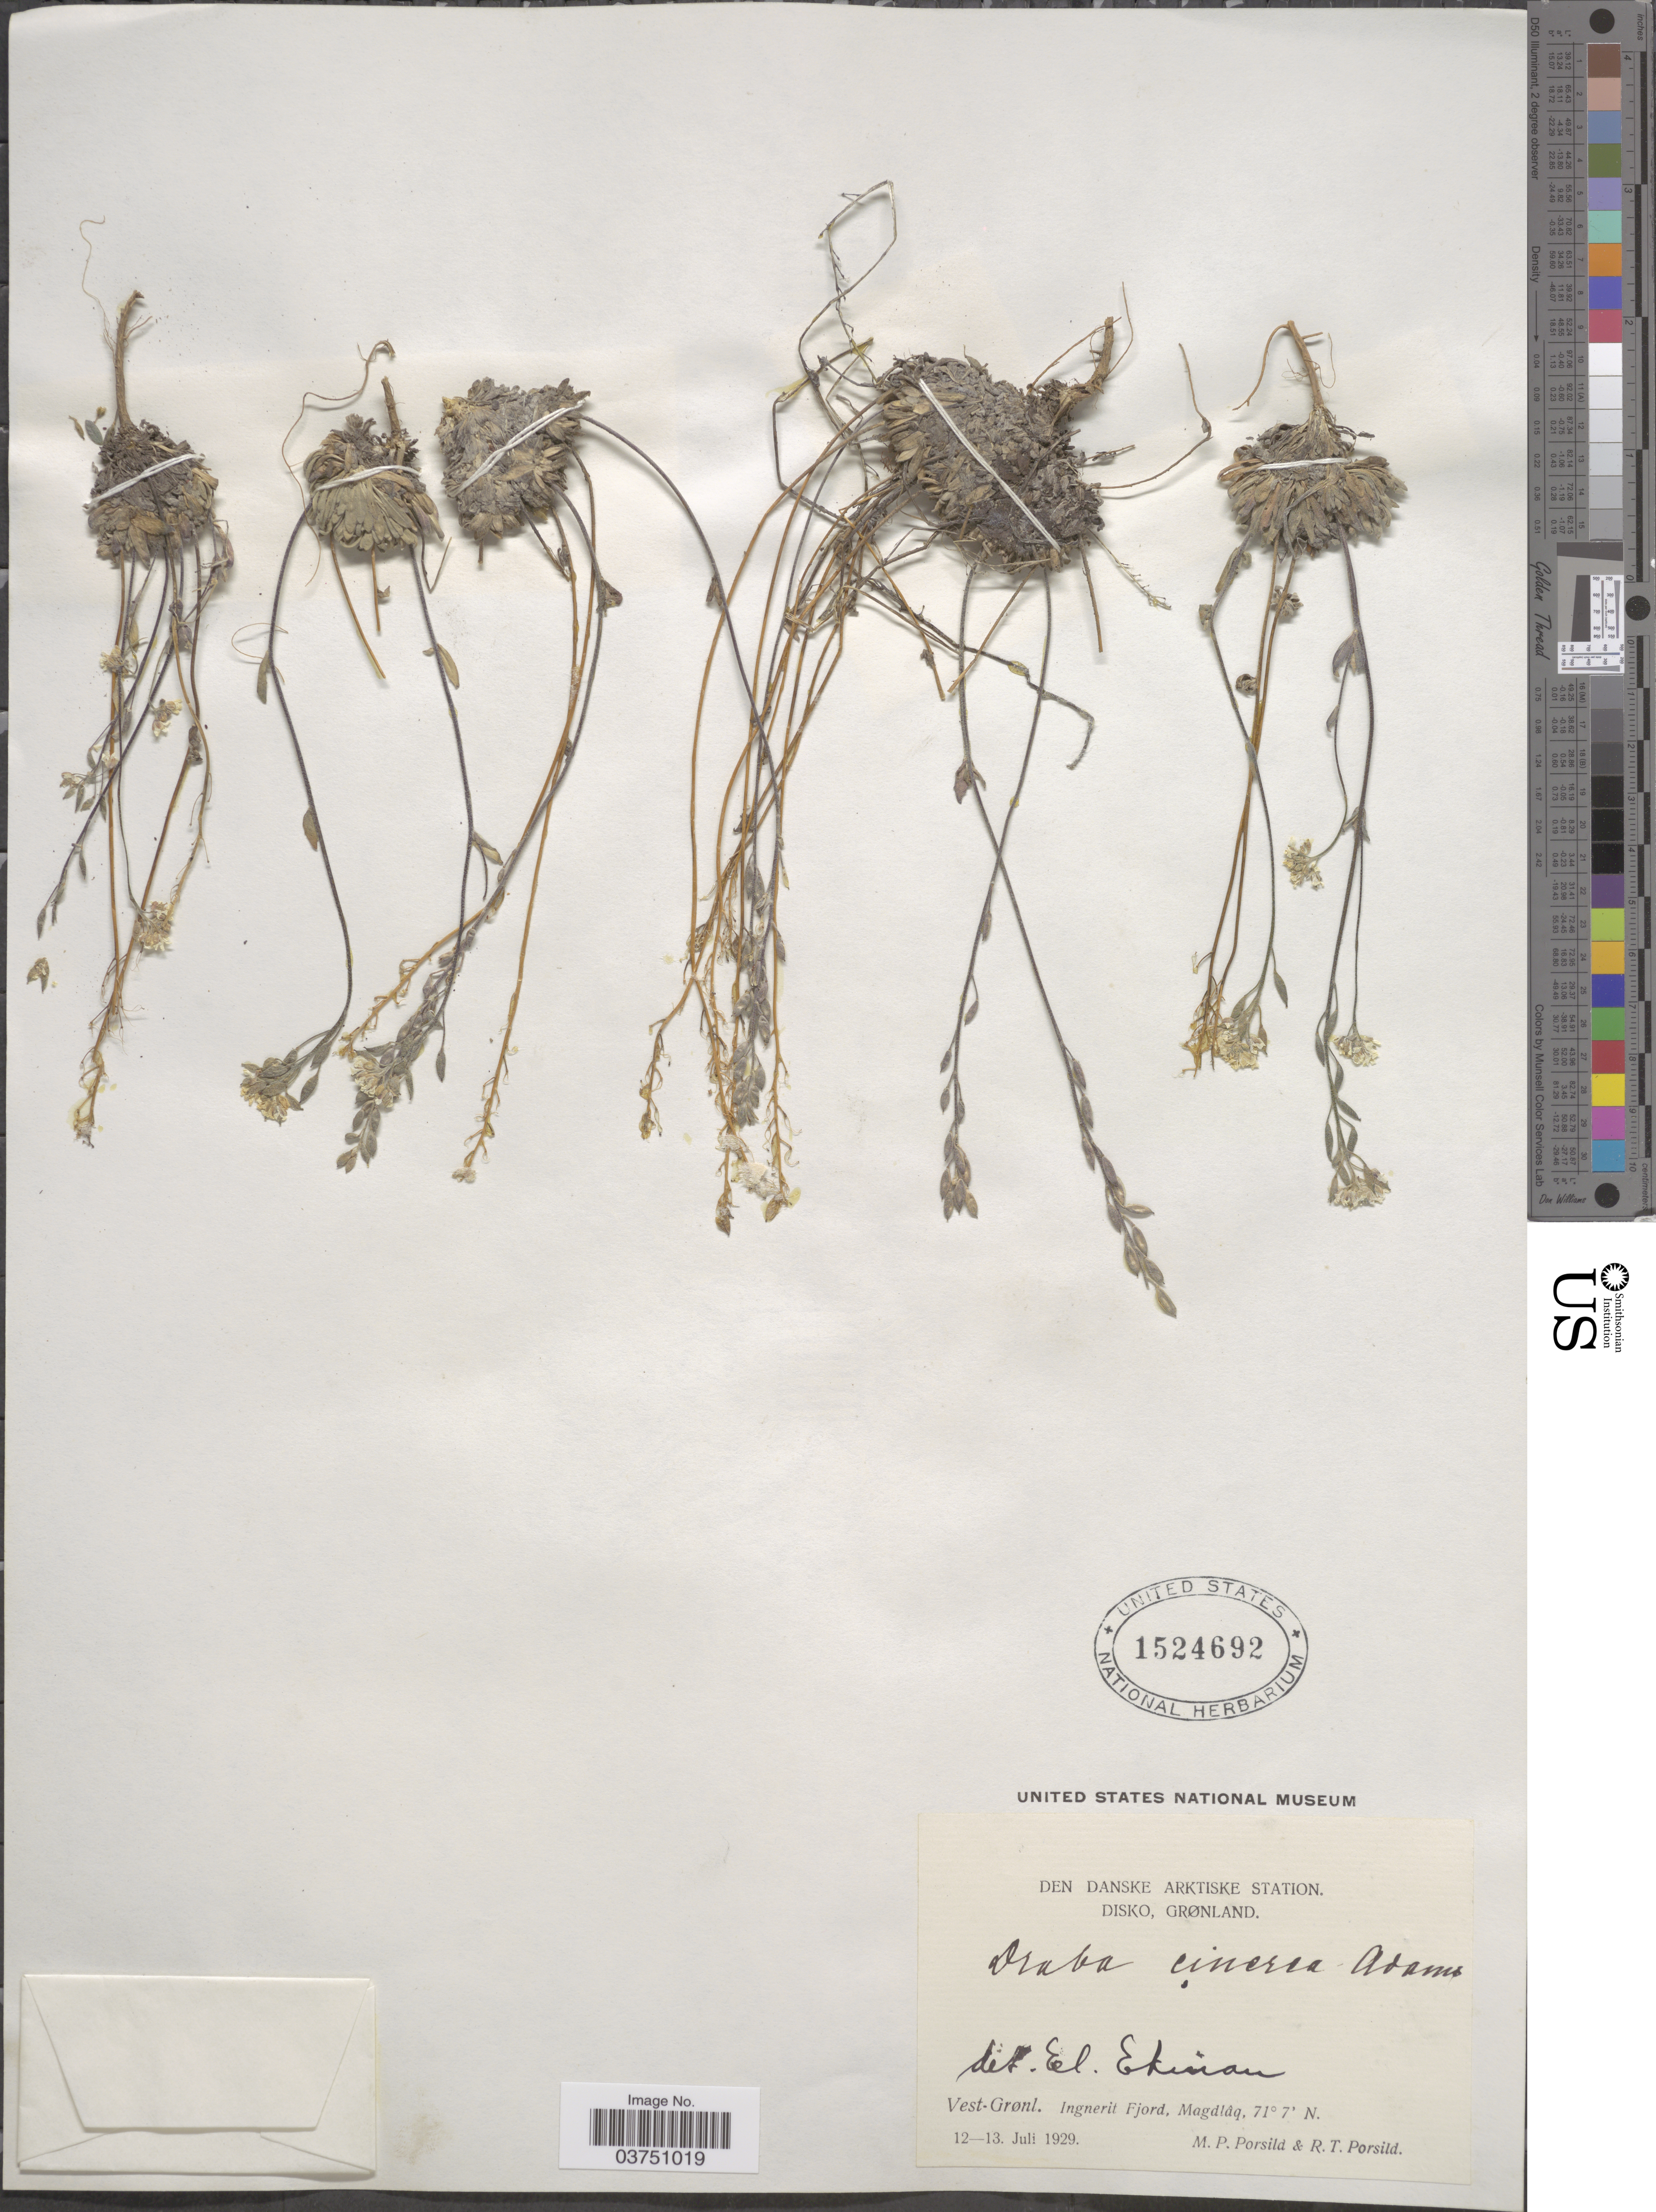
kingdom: Plantae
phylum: Tracheophyta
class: Magnoliopsida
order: Brassicales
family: Brassicaceae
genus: Draba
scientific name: Draba cinerea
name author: Adams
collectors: M. P. Porsild & R. T. Porsild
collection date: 1929-07-12/1929-07-13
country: Greenland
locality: Den Danske Arktiske Station. Disko, Grønland. Vest-Grønl. Ingnerit Fjord, Magdlâq.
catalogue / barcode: US 1524692